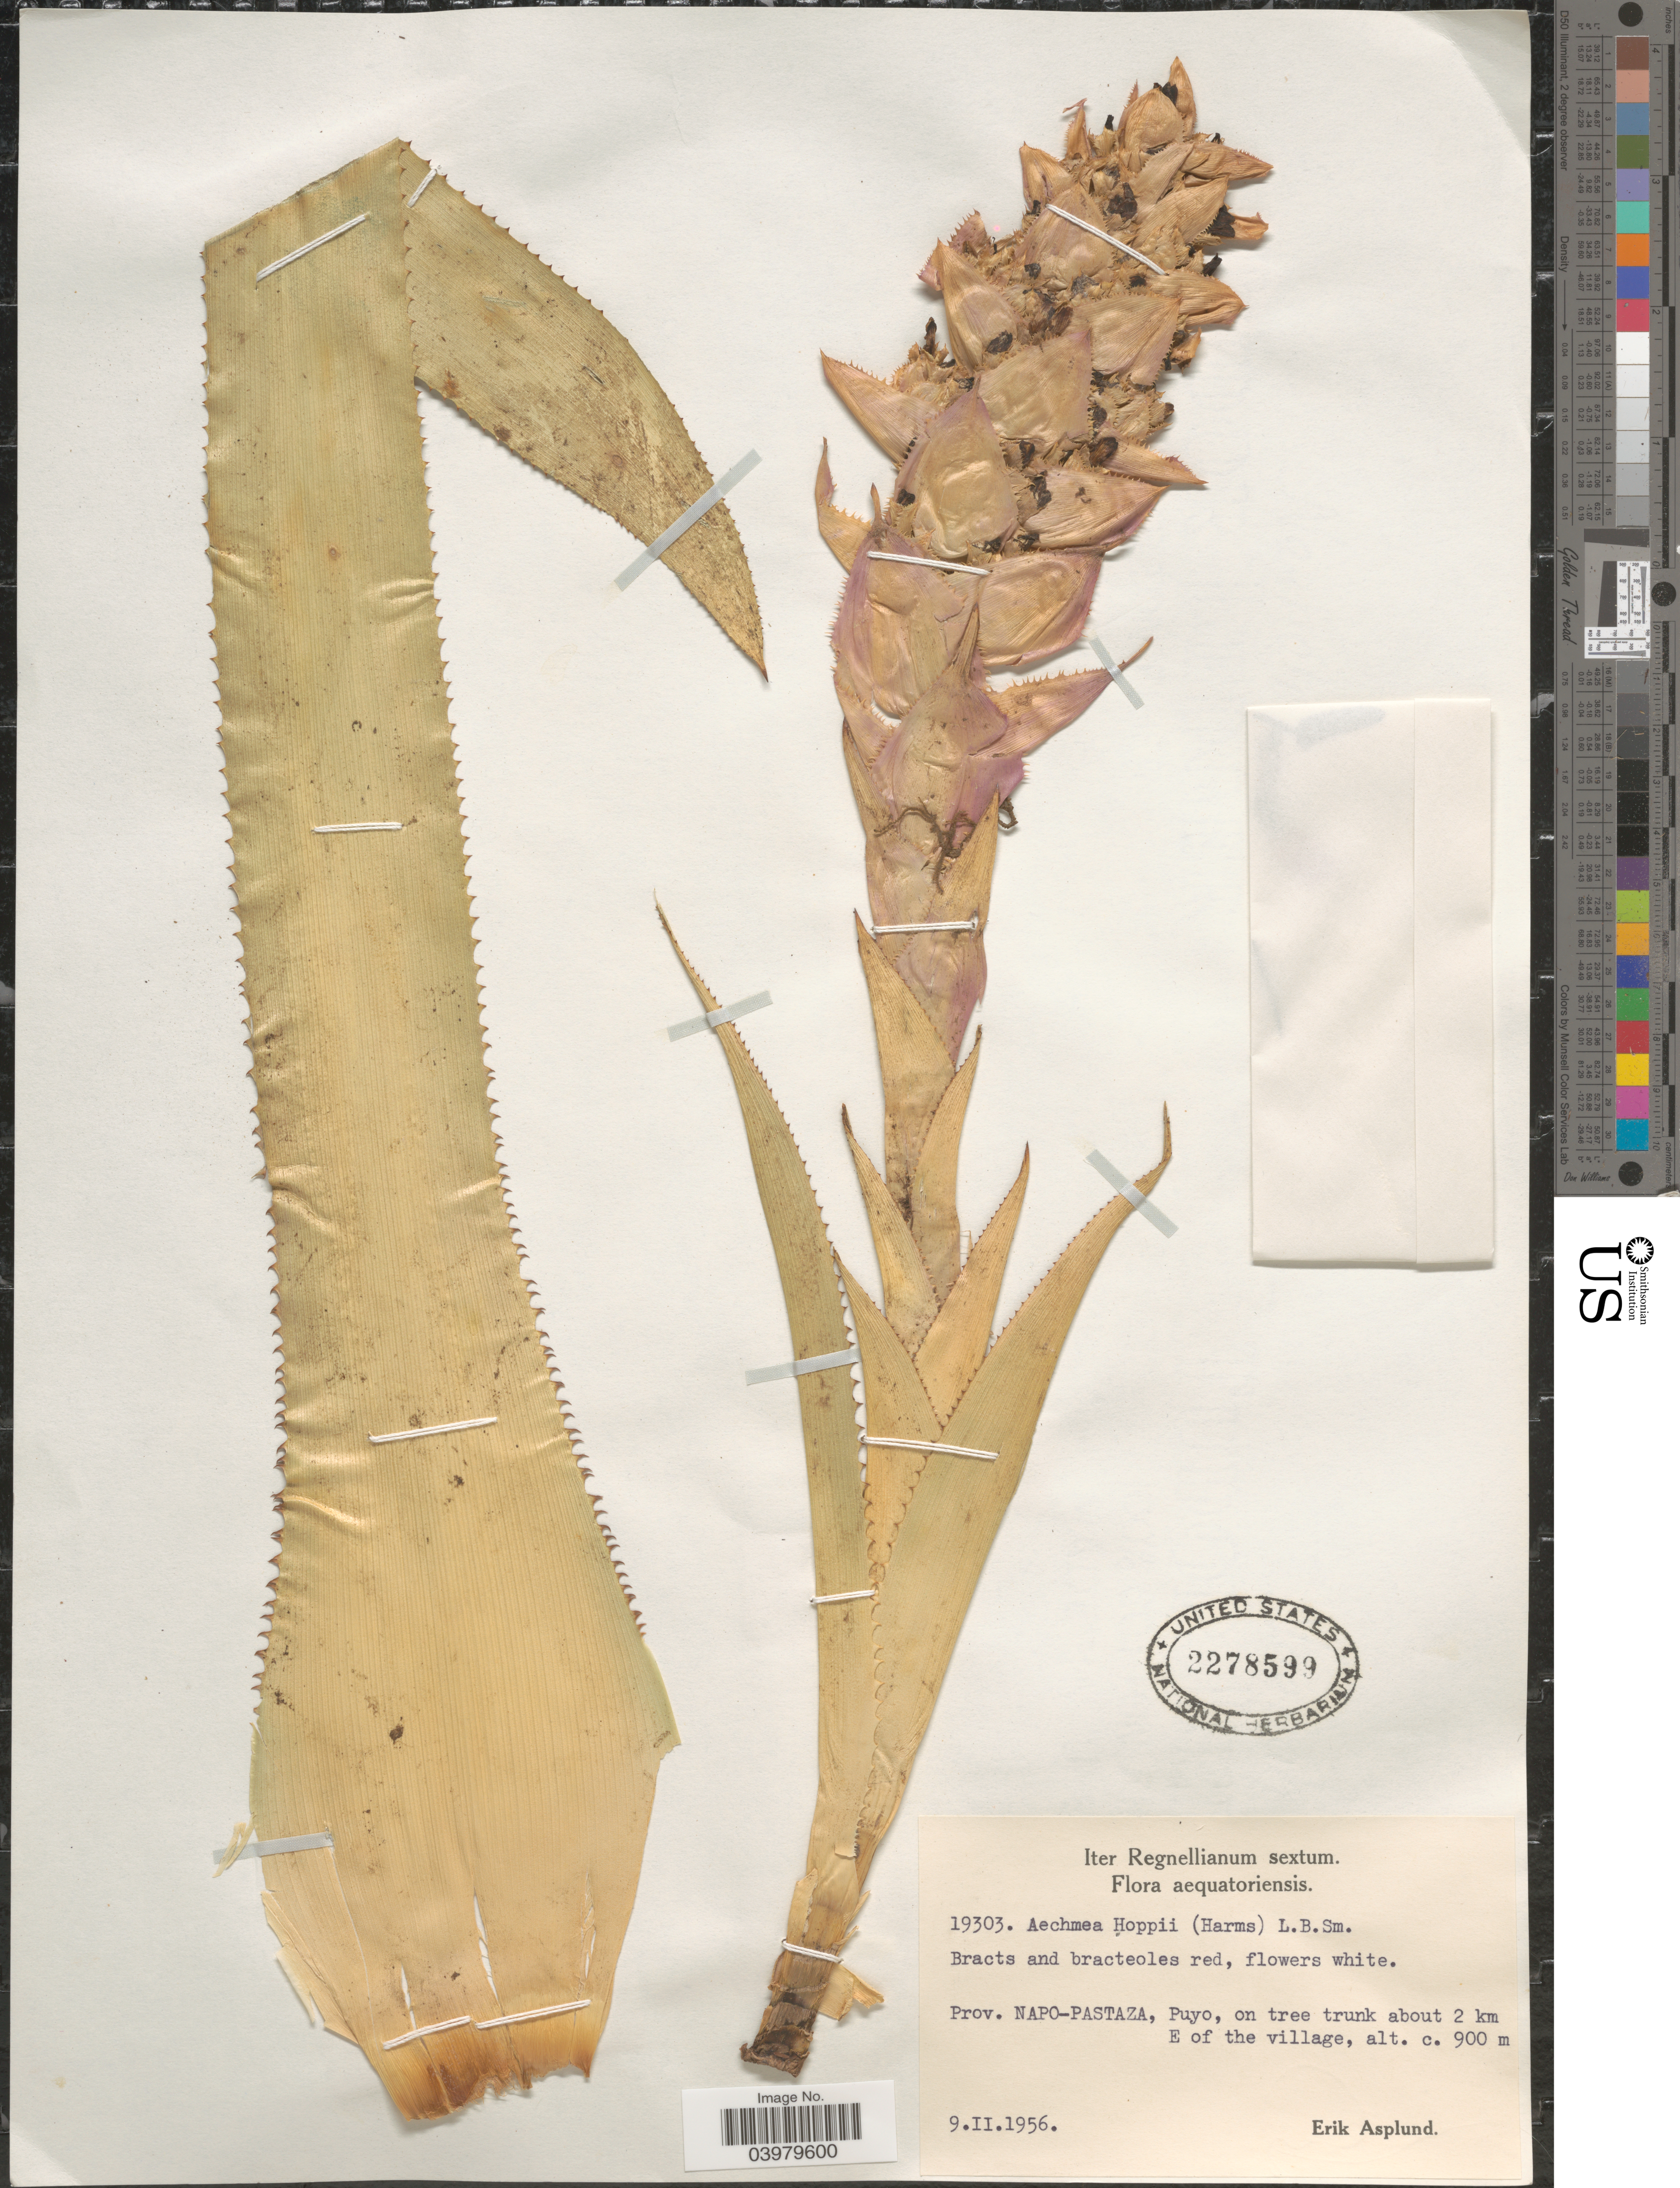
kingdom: Plantae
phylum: Tracheophyta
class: Liliopsida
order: Poales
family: Bromeliaceae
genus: Aechmea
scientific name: Aechmea hoppii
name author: (Harms) L.B. Sm.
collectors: E. Asplund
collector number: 19303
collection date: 1956-02-09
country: Ecuador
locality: Prov. Napo-Pastaza, Puyo, on tree trunk about 2 km E of the village.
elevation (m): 900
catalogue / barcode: US 2278599